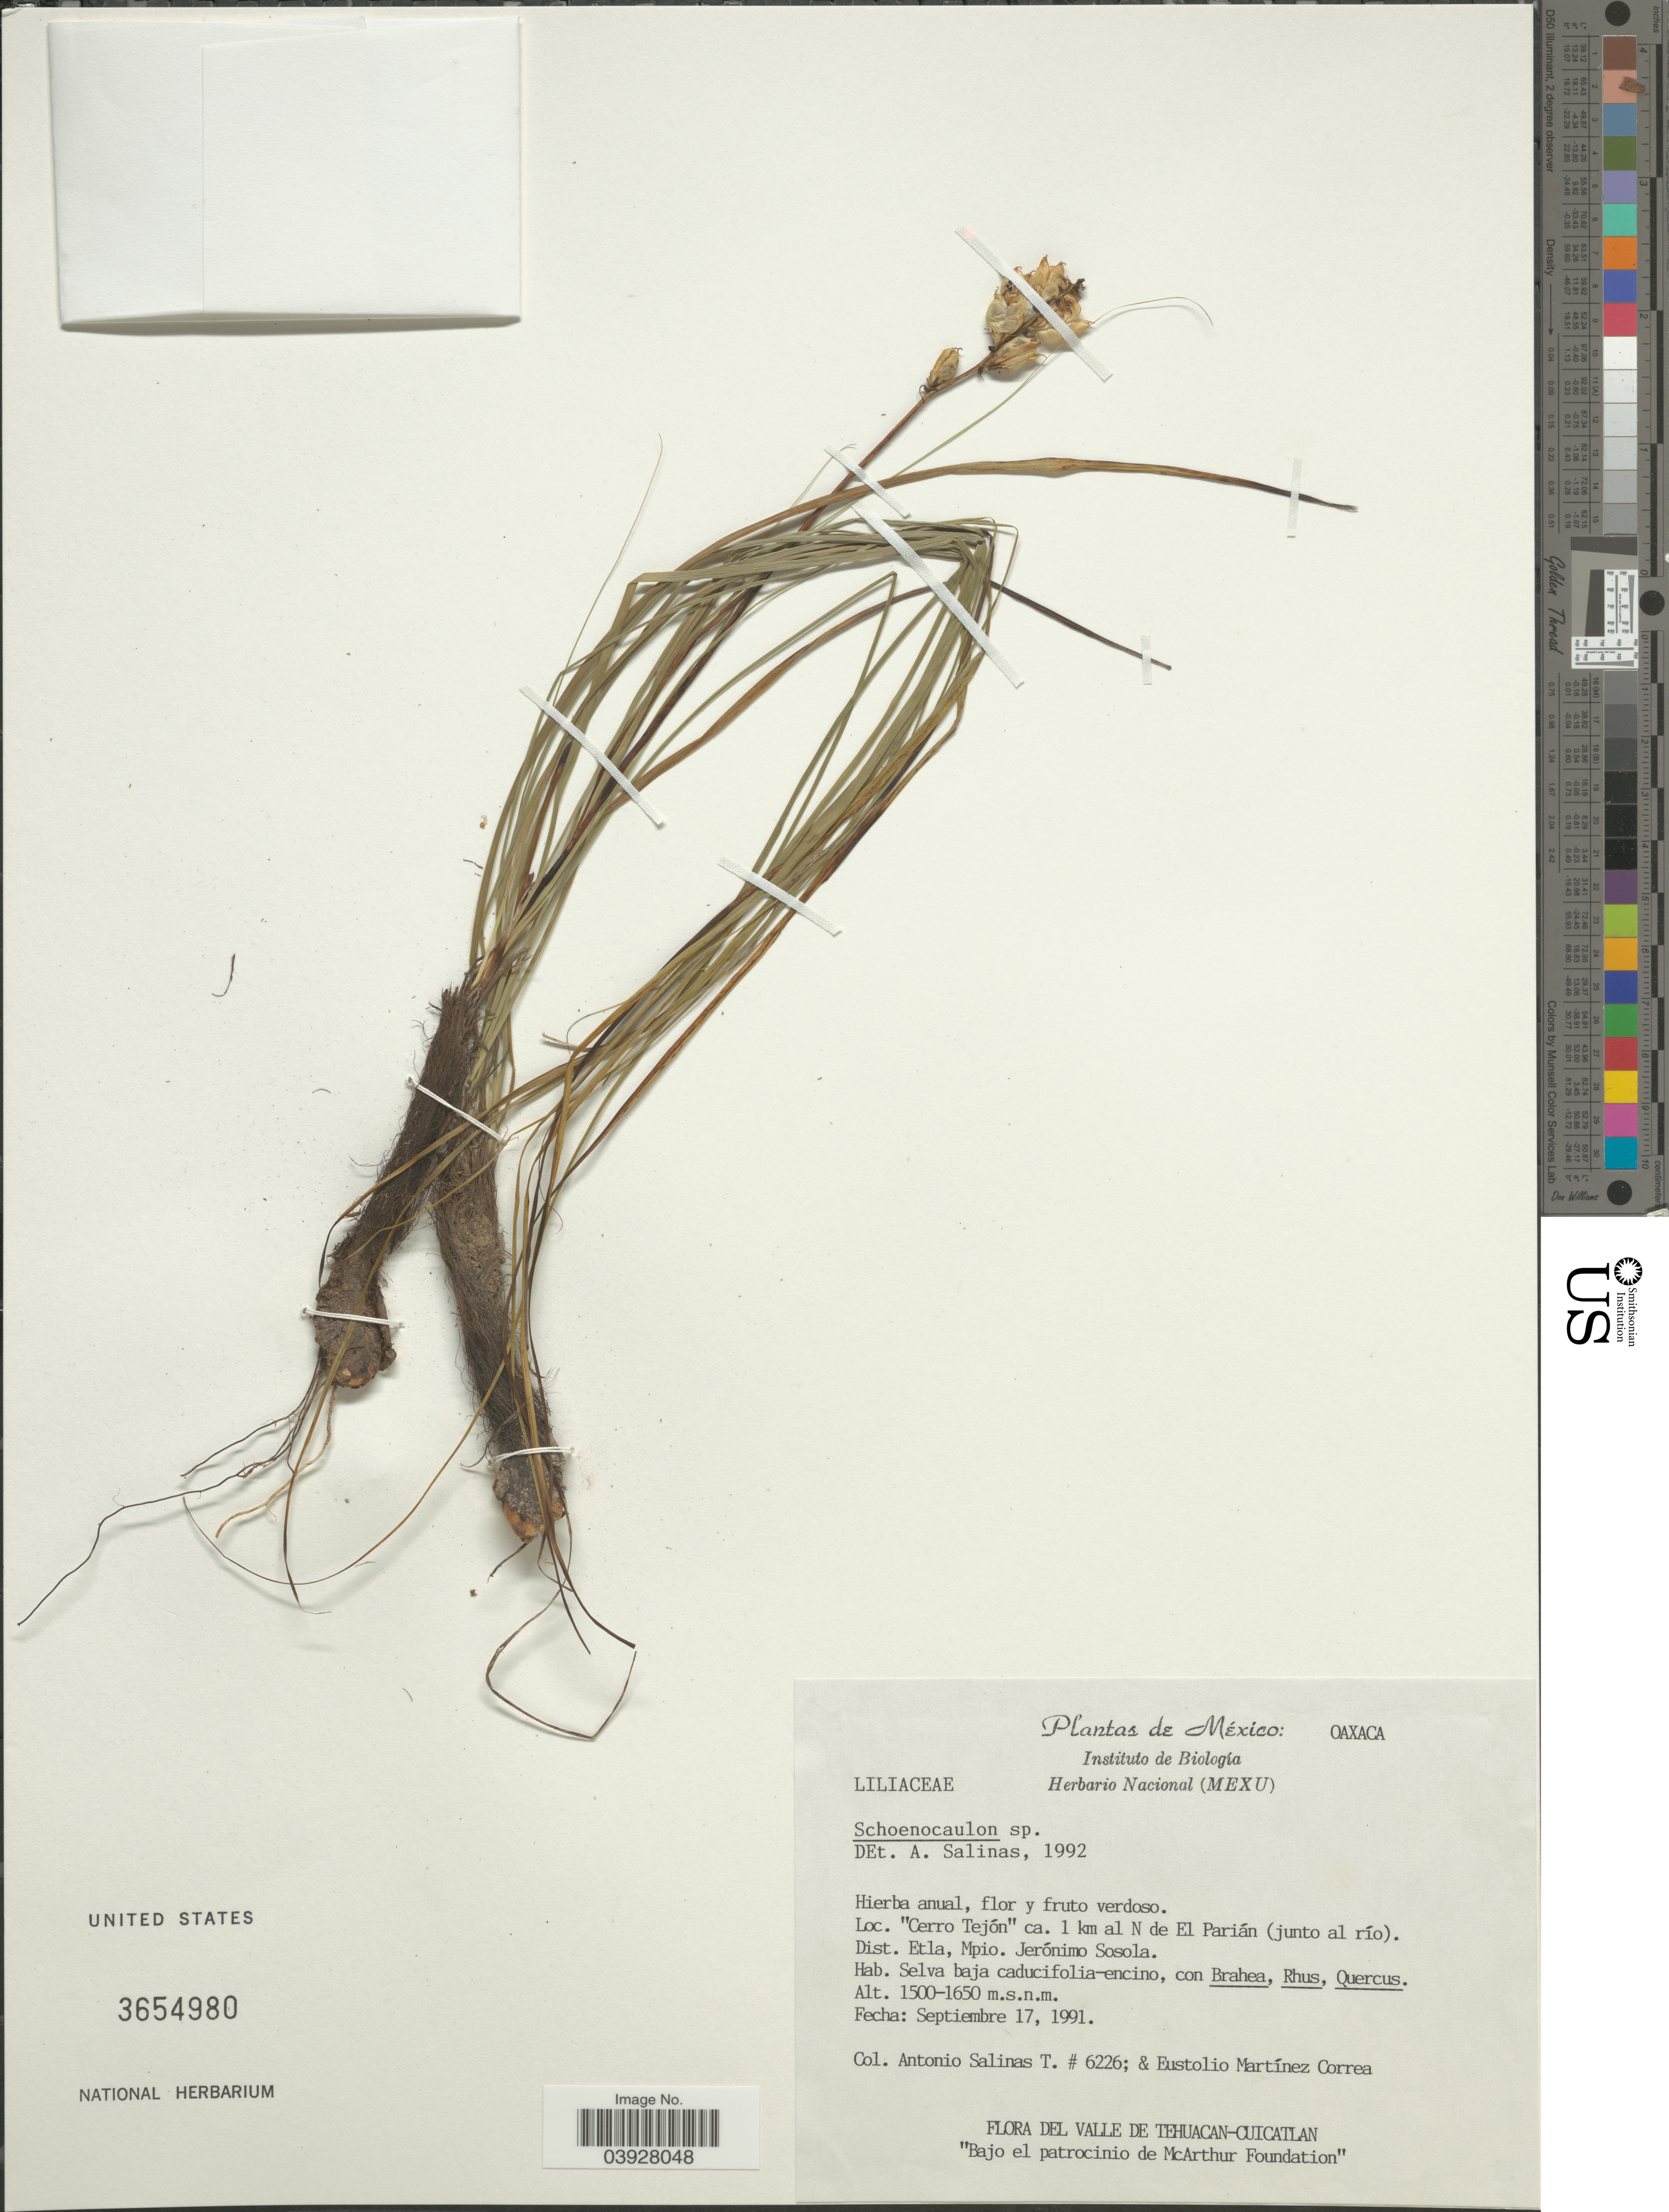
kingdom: Plantae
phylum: Tracheophyta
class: Liliopsida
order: Liliales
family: Melanthiaceae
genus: Schoenocaulon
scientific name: Schoenocaulon sp.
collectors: A. Salinas T. & E. Martinez C.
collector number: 6226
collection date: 1991-09-17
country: Mexico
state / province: Oaxaca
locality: Cerro Tejón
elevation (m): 1500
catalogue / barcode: US 3654980